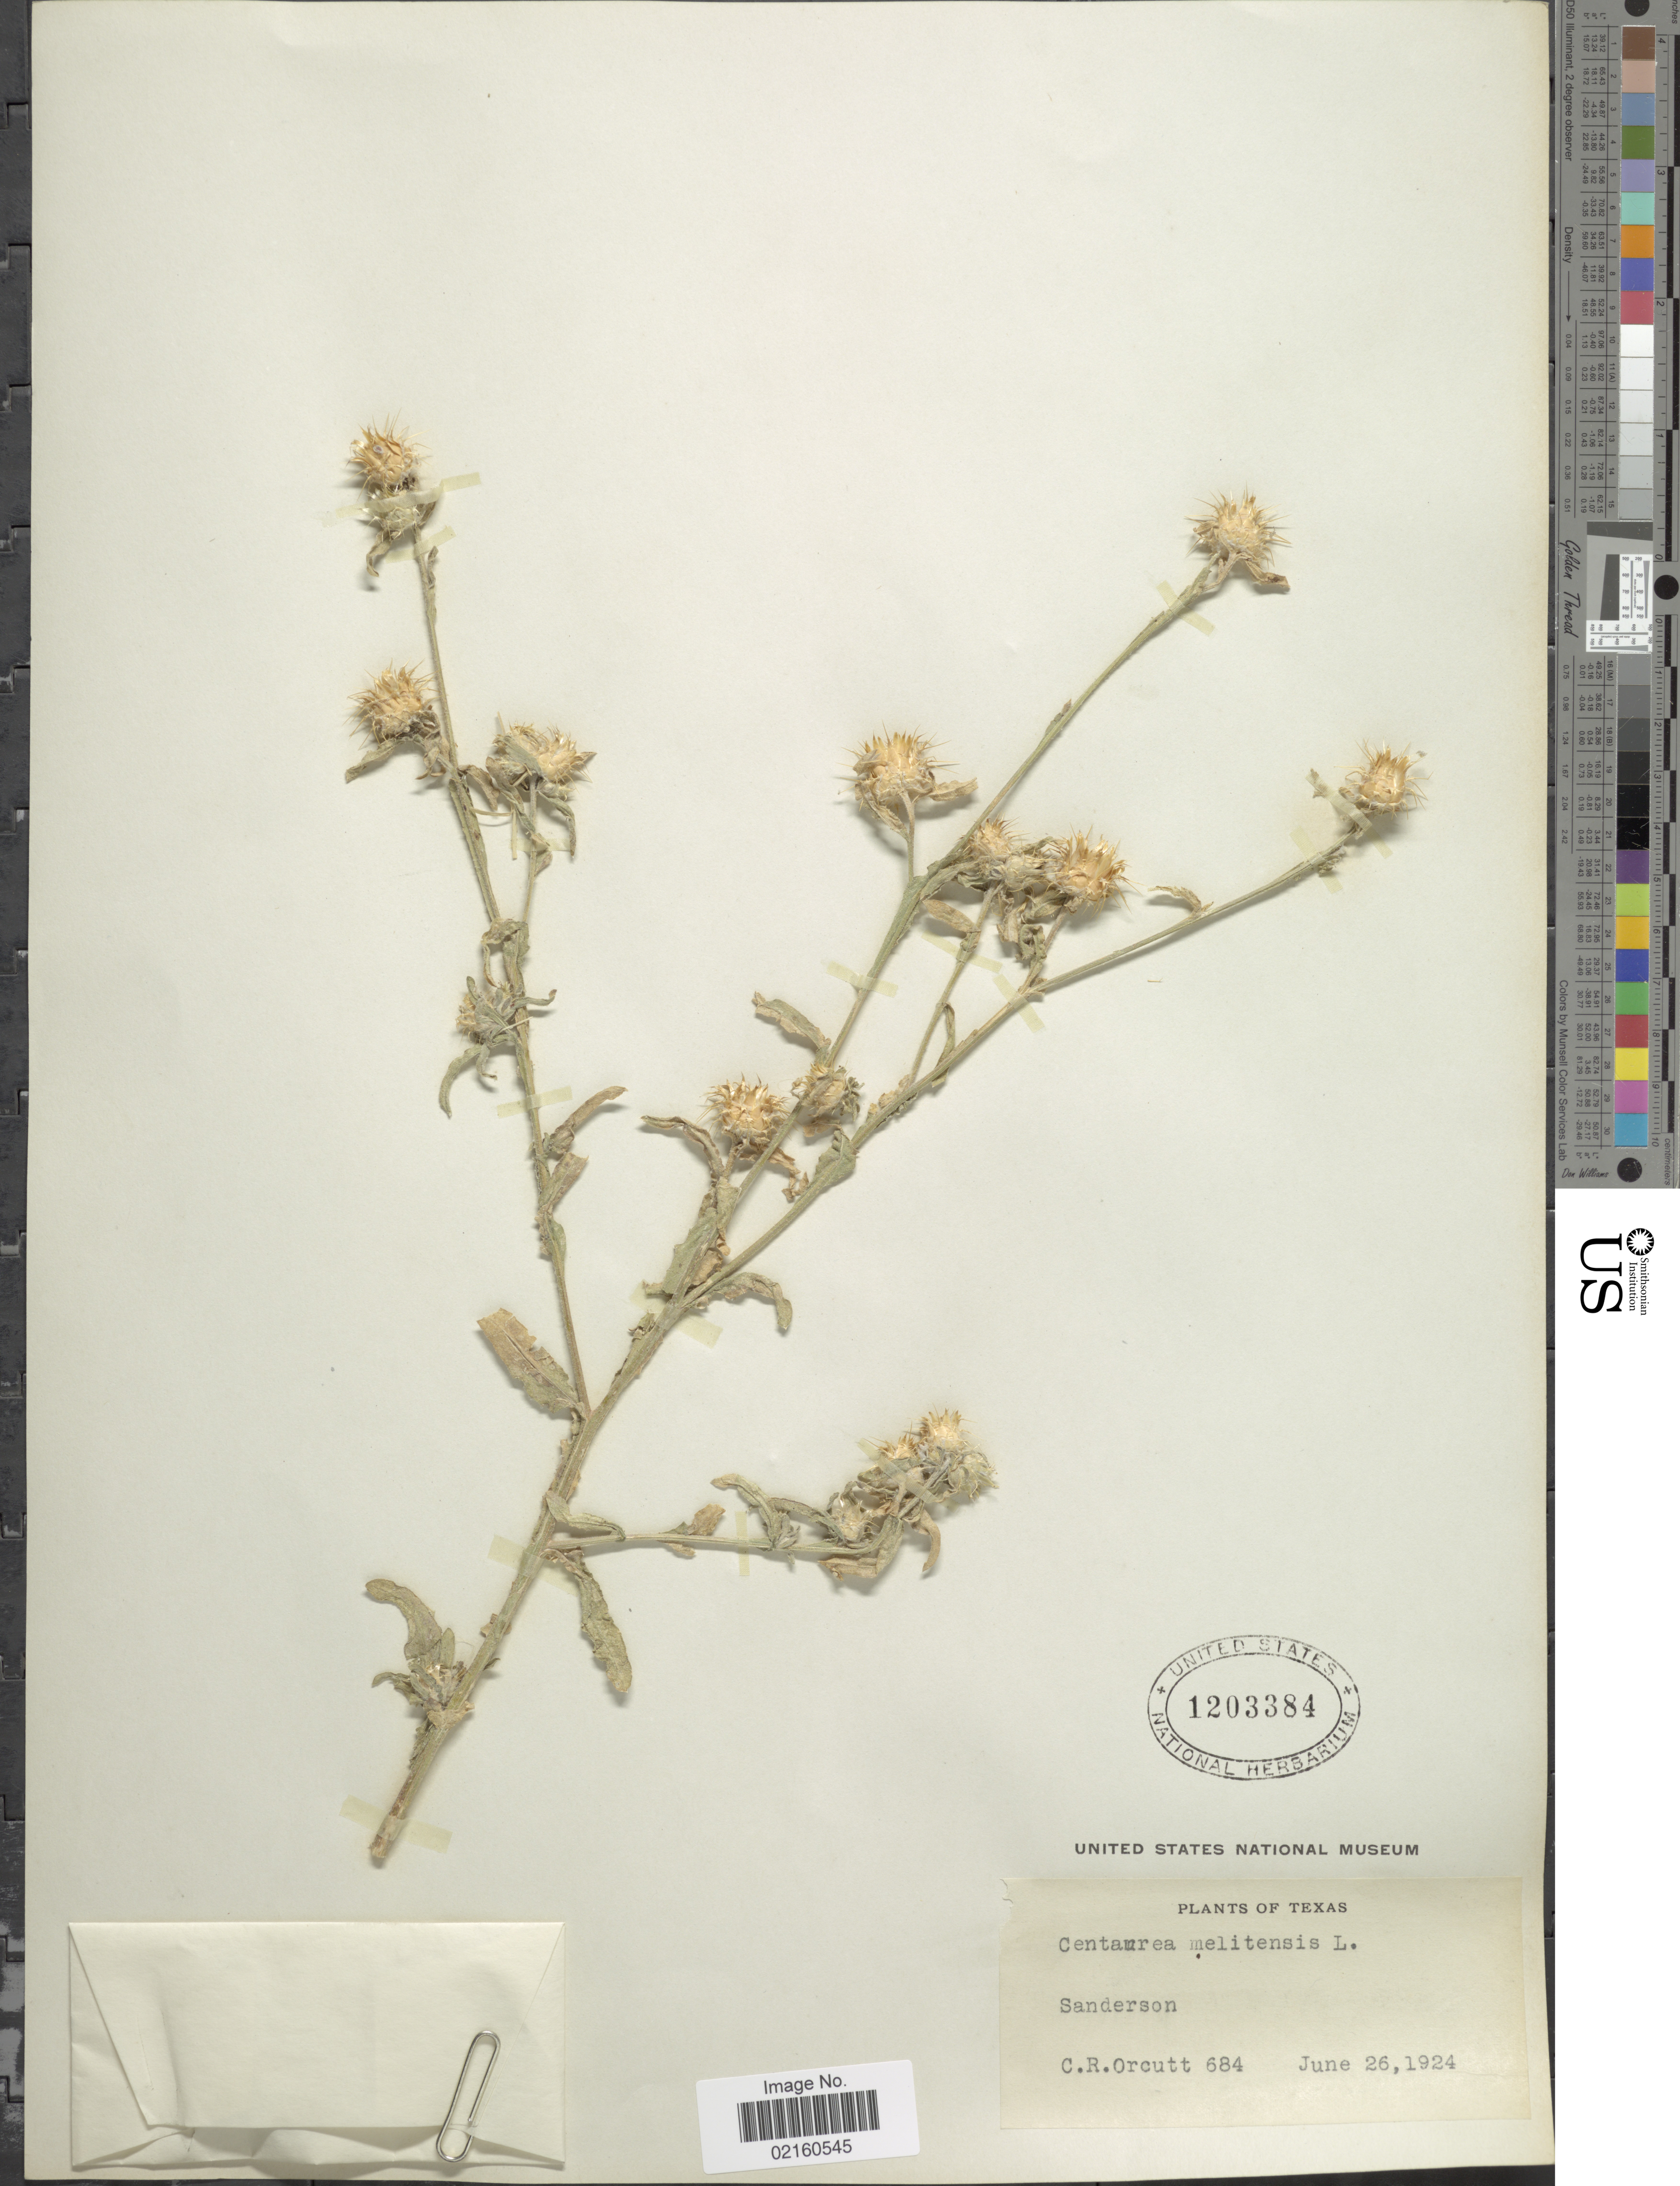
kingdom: Plantae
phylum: Tracheophyta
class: Magnoliopsida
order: Asterales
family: Asteraceae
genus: Centaurea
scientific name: Centaurea melitensis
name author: L.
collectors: C. R. Orcutt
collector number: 684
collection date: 1924-06-26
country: United States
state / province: Texas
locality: Sanderson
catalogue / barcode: US 1203384